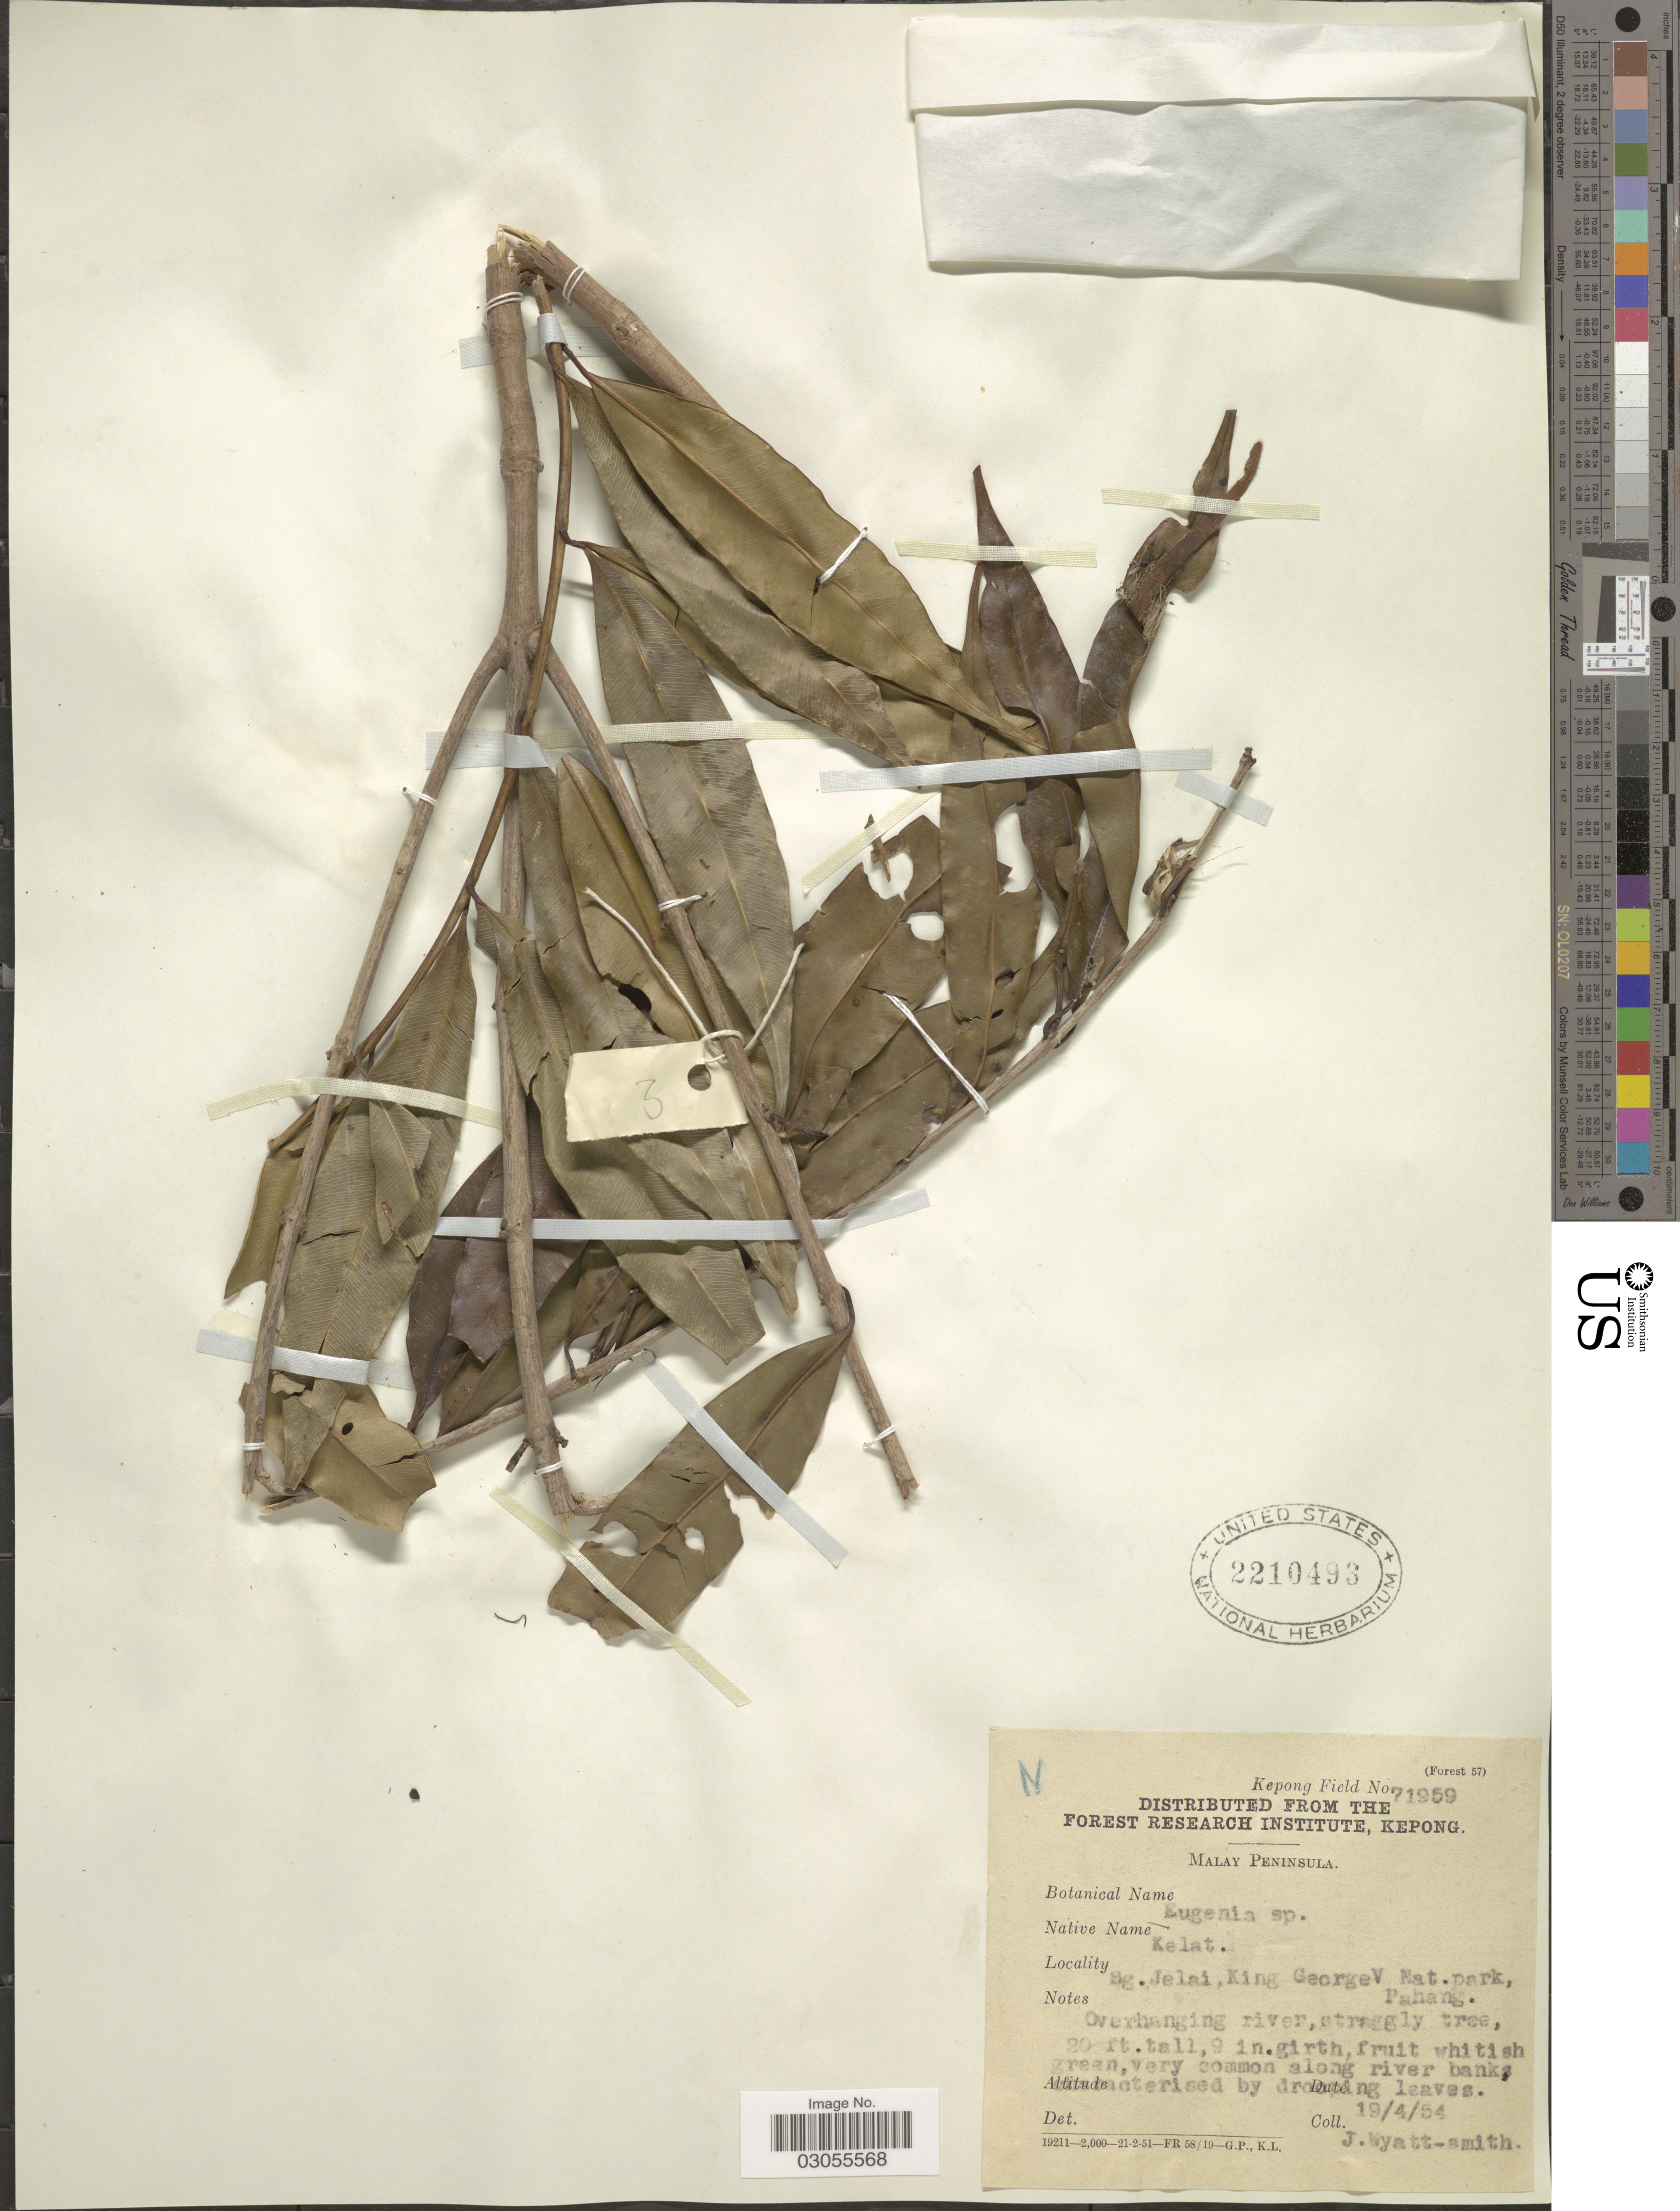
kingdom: Plantae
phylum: Tracheophyta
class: Magnoliopsida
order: Myrtales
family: Myrtaceae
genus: Syzygium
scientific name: Syzygium sp.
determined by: Strong, M. T., (US), Smithsonian Institution - National Museum of Natural History (UNITED STATES)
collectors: J. Wyatt-Smith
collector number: Kepong Field 71959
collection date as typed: Transcribed d/m/y: 19/4/54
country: Malaysia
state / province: Pahang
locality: Sg. Jelai, King George V Nat. park. Malay Peninsula.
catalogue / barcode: US 2210493